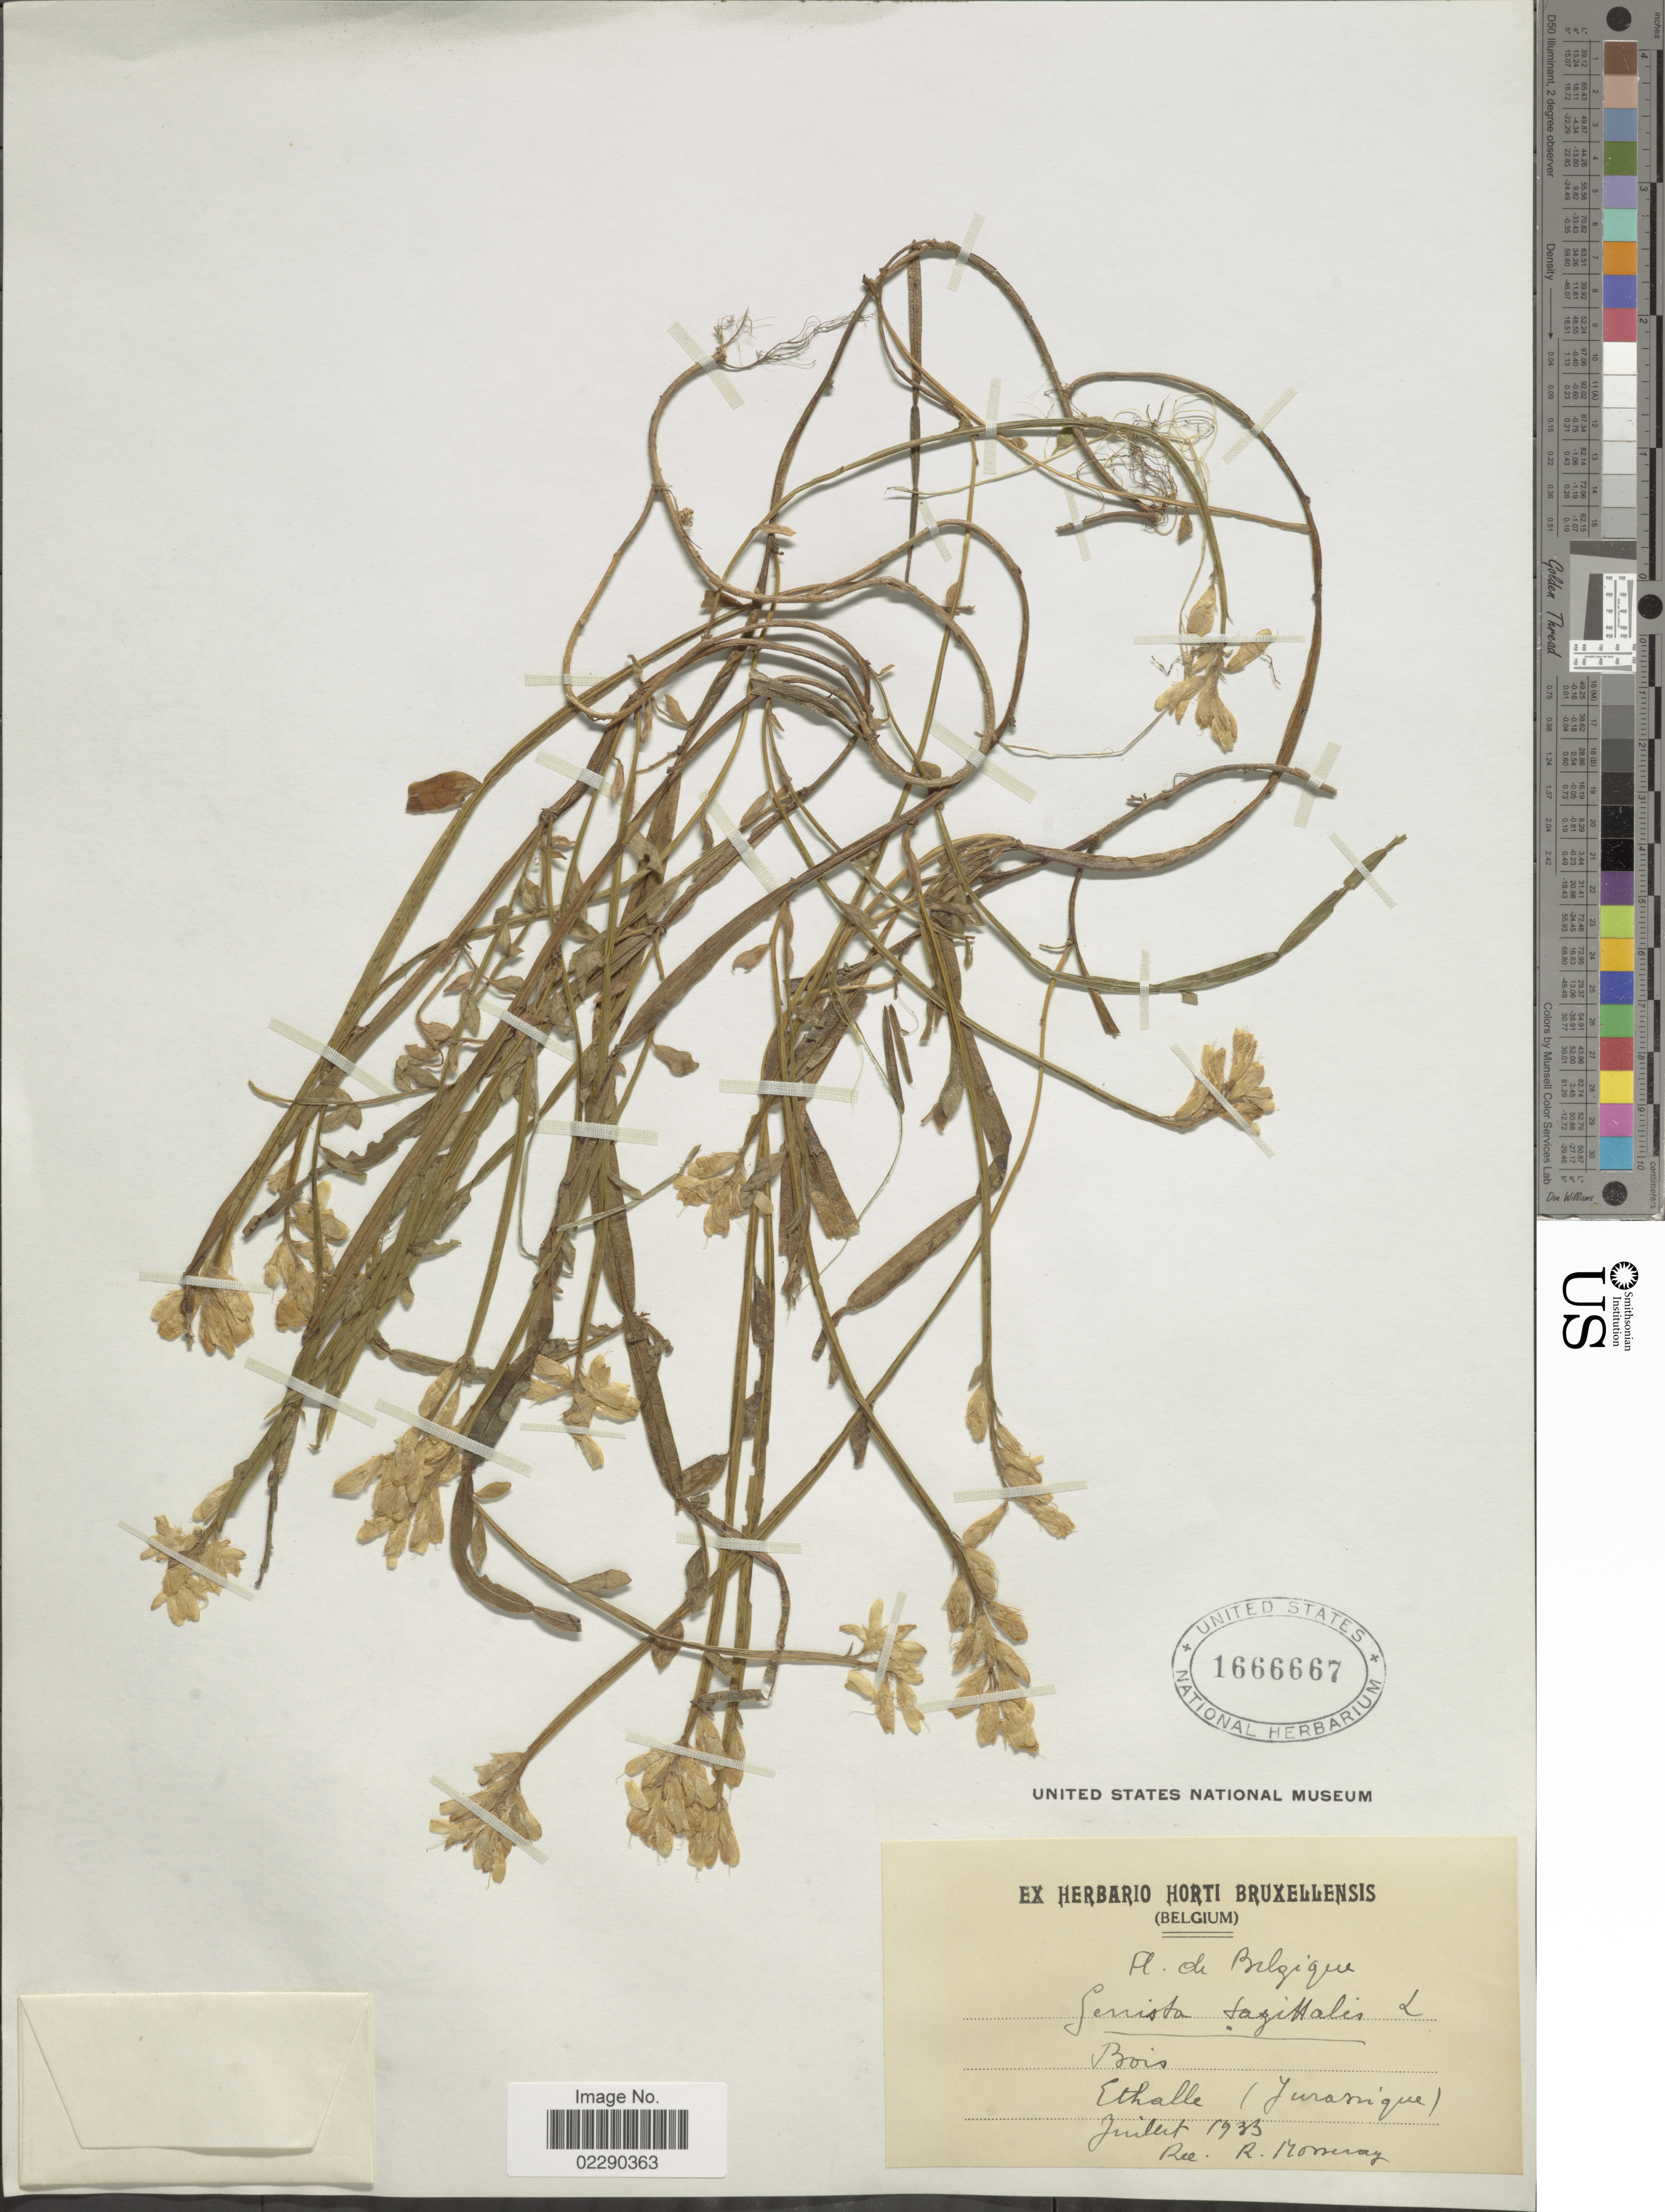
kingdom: Plantae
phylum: Tracheophyta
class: Magnoliopsida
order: Fabales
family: Fabaceae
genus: Genista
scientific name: Genista sagittalis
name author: L.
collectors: ex herb. Horti Bruxellensis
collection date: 1933-07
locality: Ethalle (Juranique)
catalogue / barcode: US 1666667